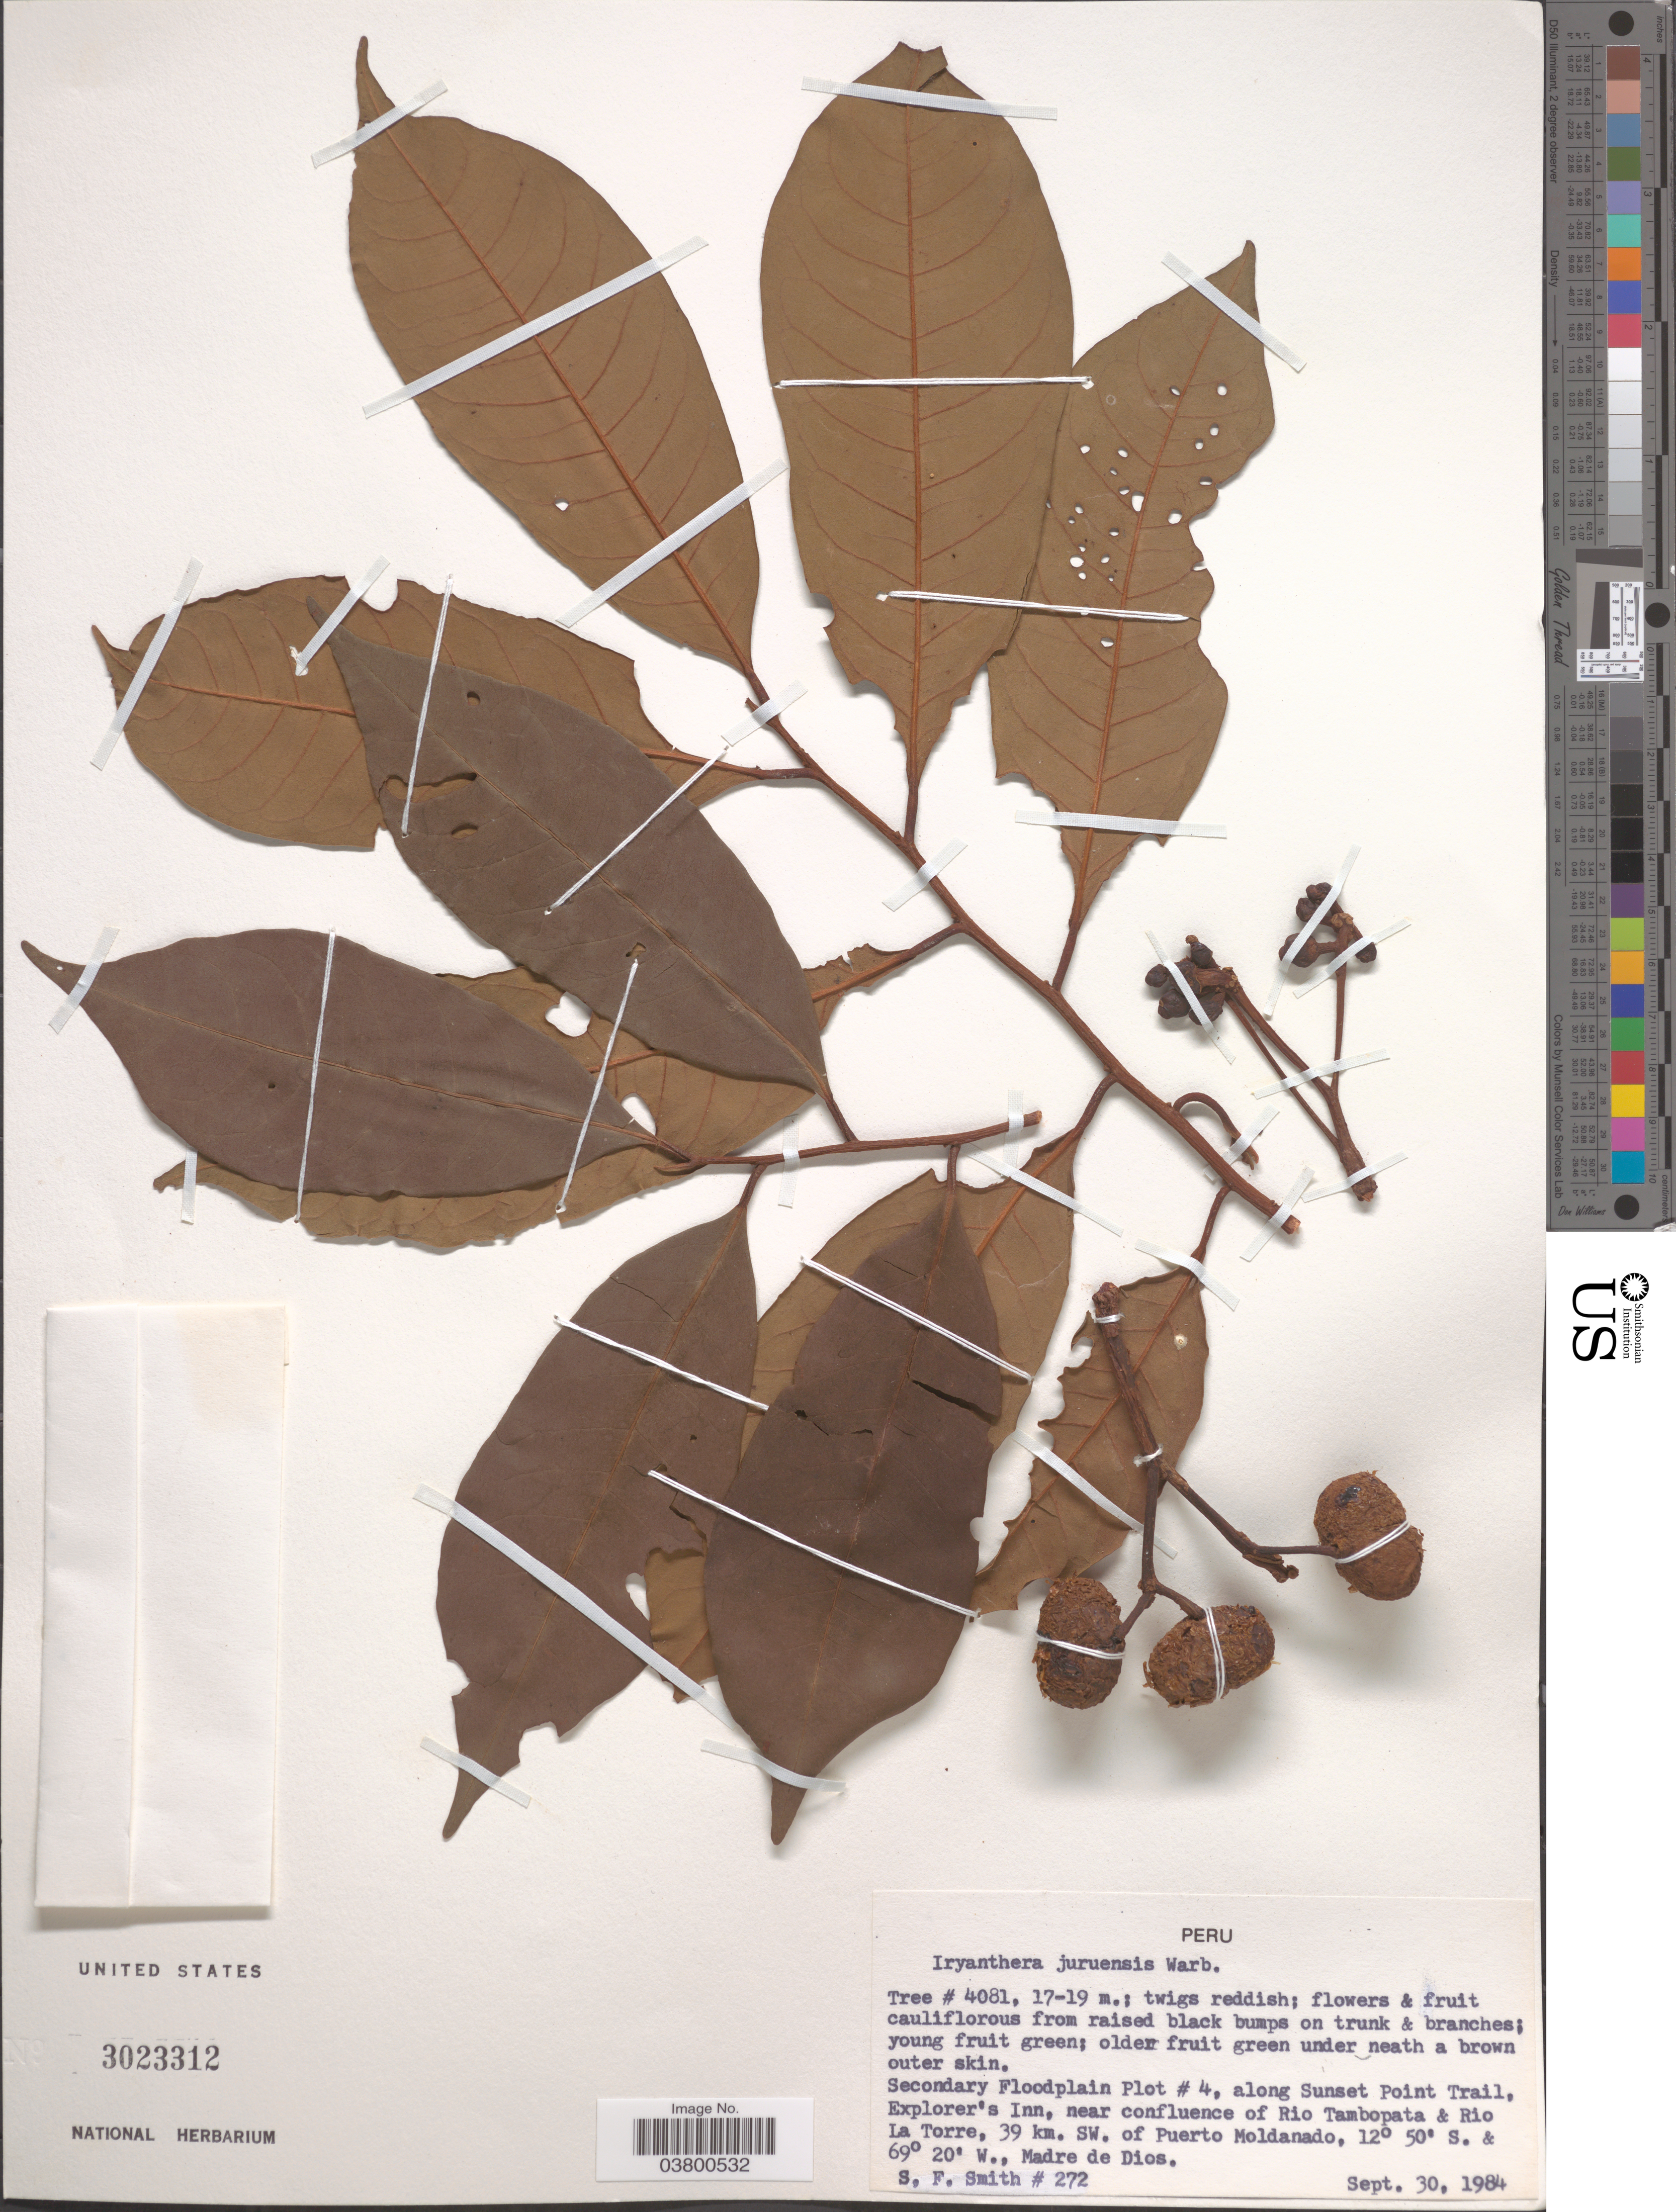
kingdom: Plantae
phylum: Tracheophyta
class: Magnoliopsida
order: Magnoliales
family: Myristicaceae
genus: Iryanthera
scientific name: Iryanthera juruensis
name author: Warb.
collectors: S.F. Smith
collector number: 272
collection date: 1984-09-30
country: Peru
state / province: Madre de Dios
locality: Secondary Floodplain Plot #4, along Sunset Point Trail, Explorer's Inn, near confluence of Rio Tambopata & Rio La Torre, 39 km. SW. of Puerto Moldanado.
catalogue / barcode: US 3023312